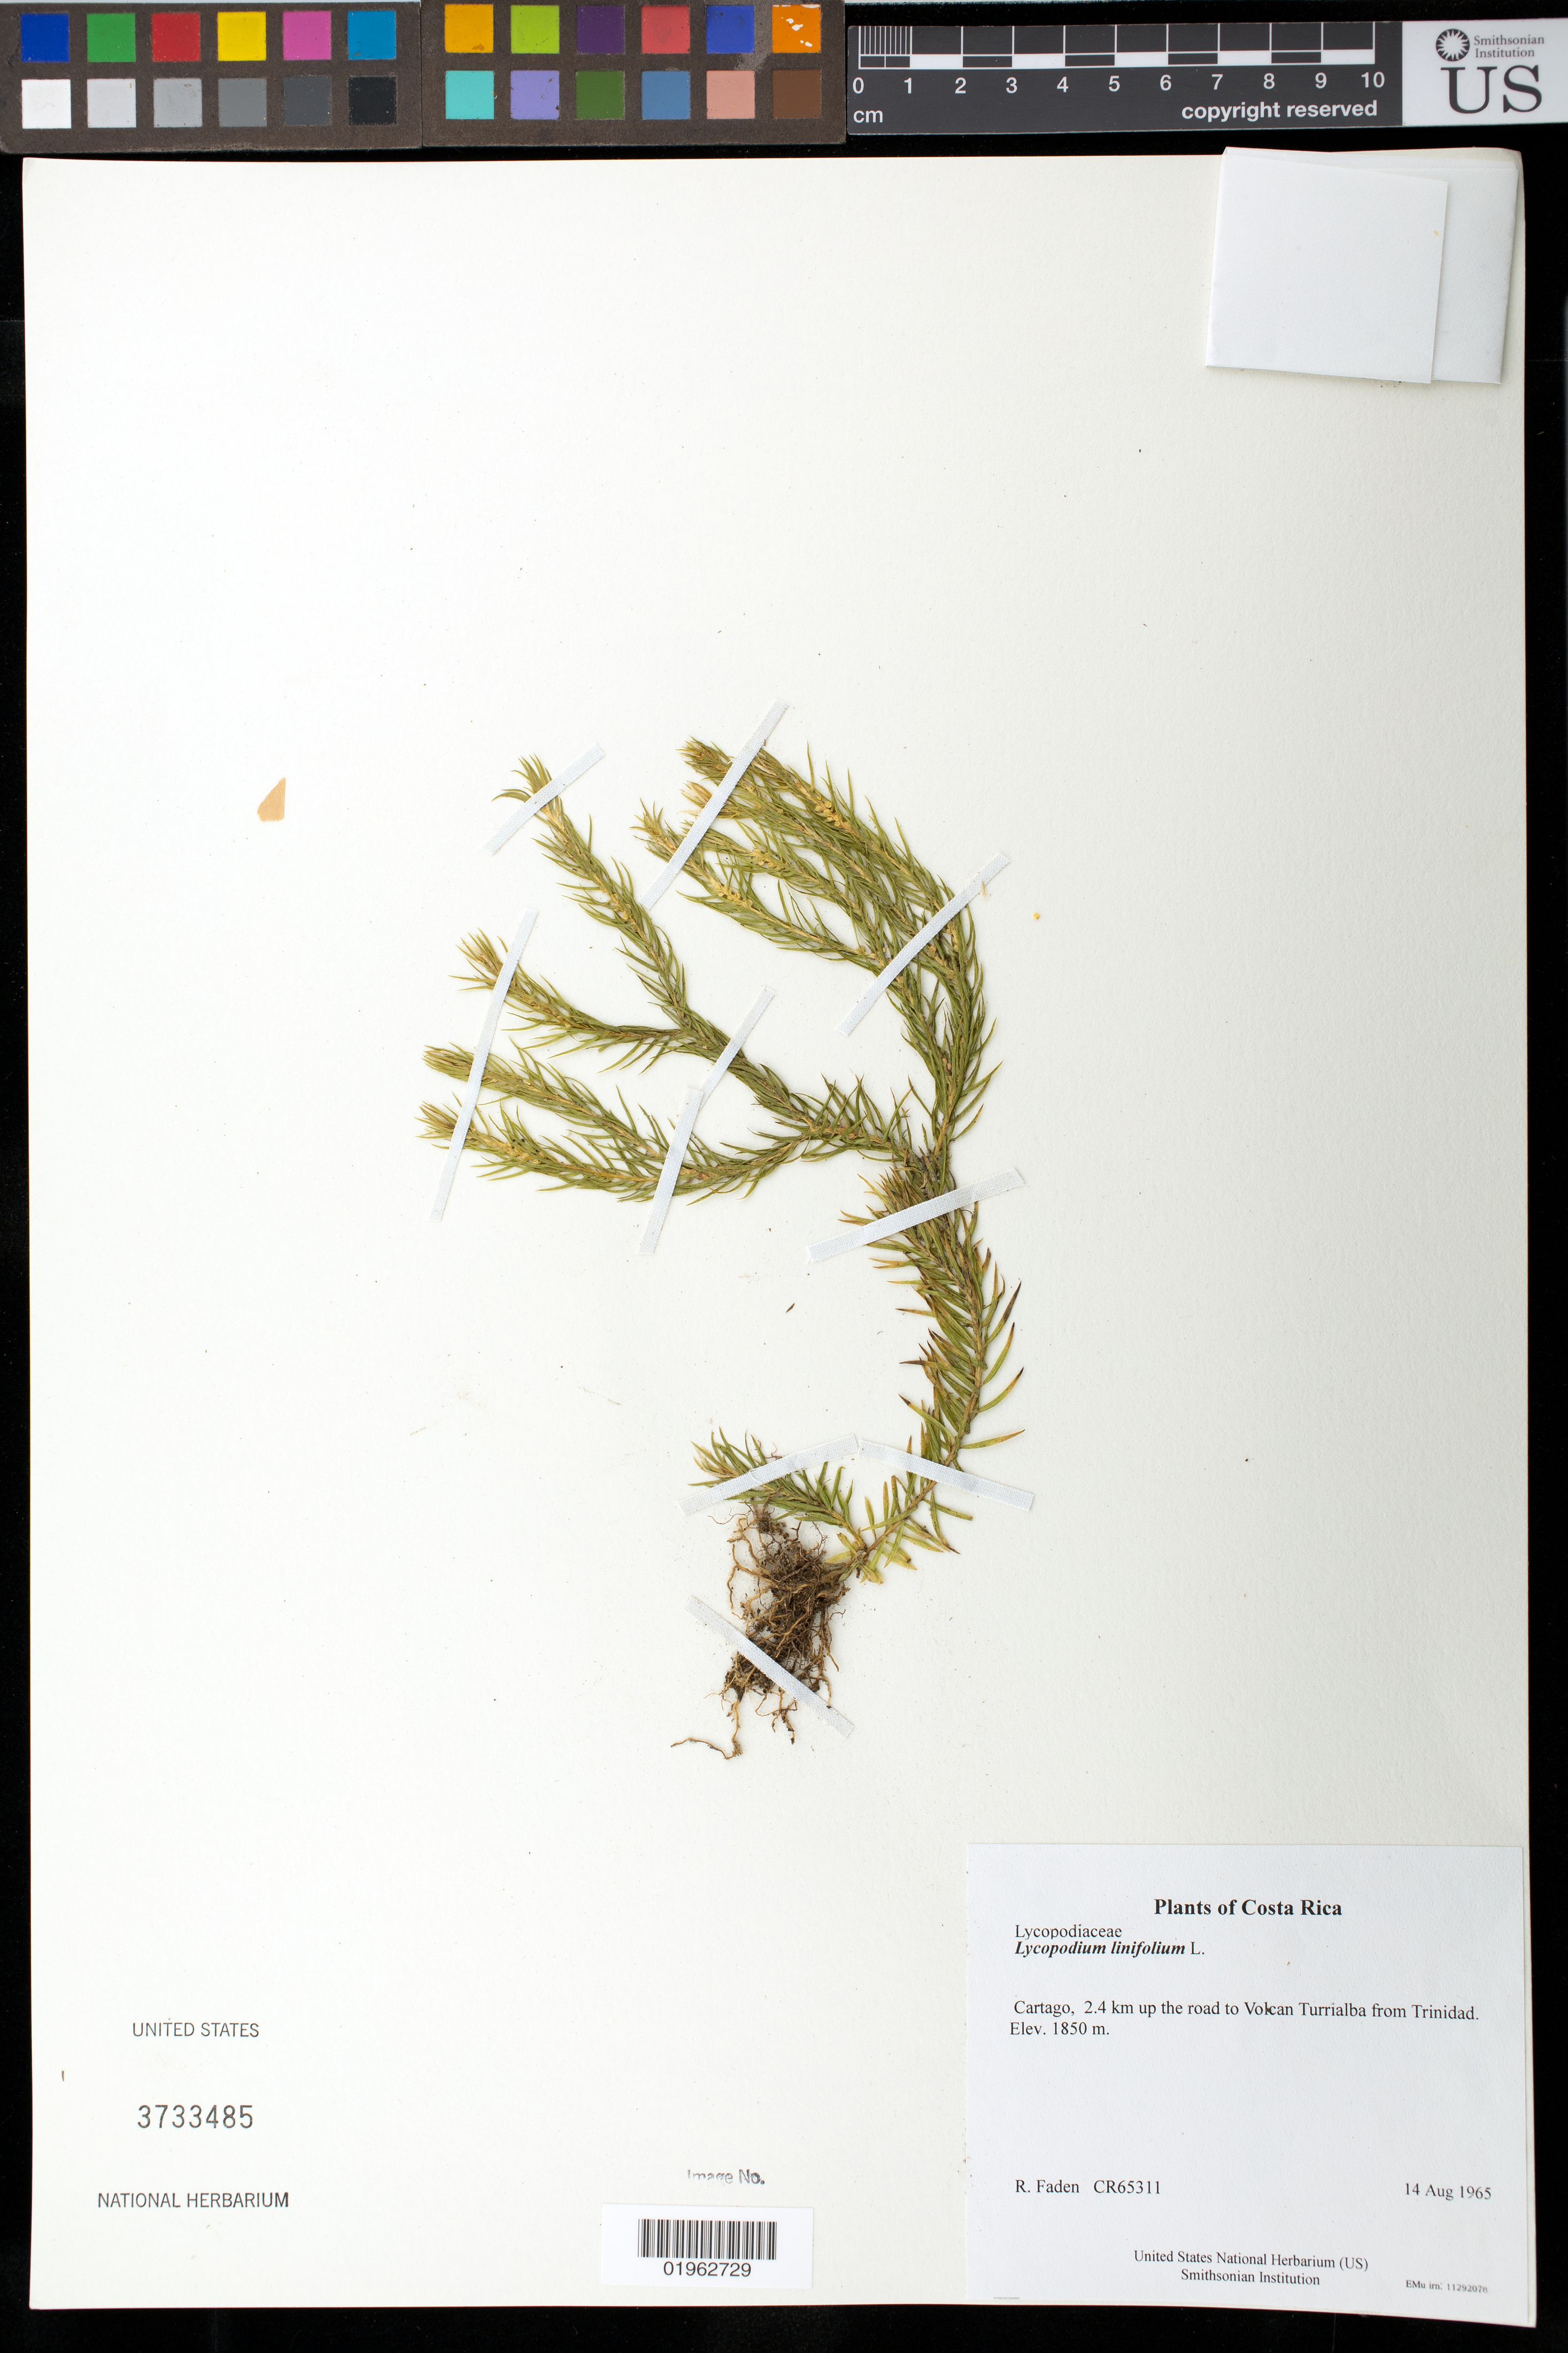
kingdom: Plantae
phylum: Tracheophyta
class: Lycopodiopsida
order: Lycopodiales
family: Lycopodiaceae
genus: Phlegmariurus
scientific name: Phlegmariurus linifolius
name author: (L.) B. Øllg.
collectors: R. B. Faden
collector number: CR65311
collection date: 1965-08-14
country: Costa Rica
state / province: Cartago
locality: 2.4 km up the road to Volcan Turrialba from Trinidad.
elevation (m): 1850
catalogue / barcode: US 3733485